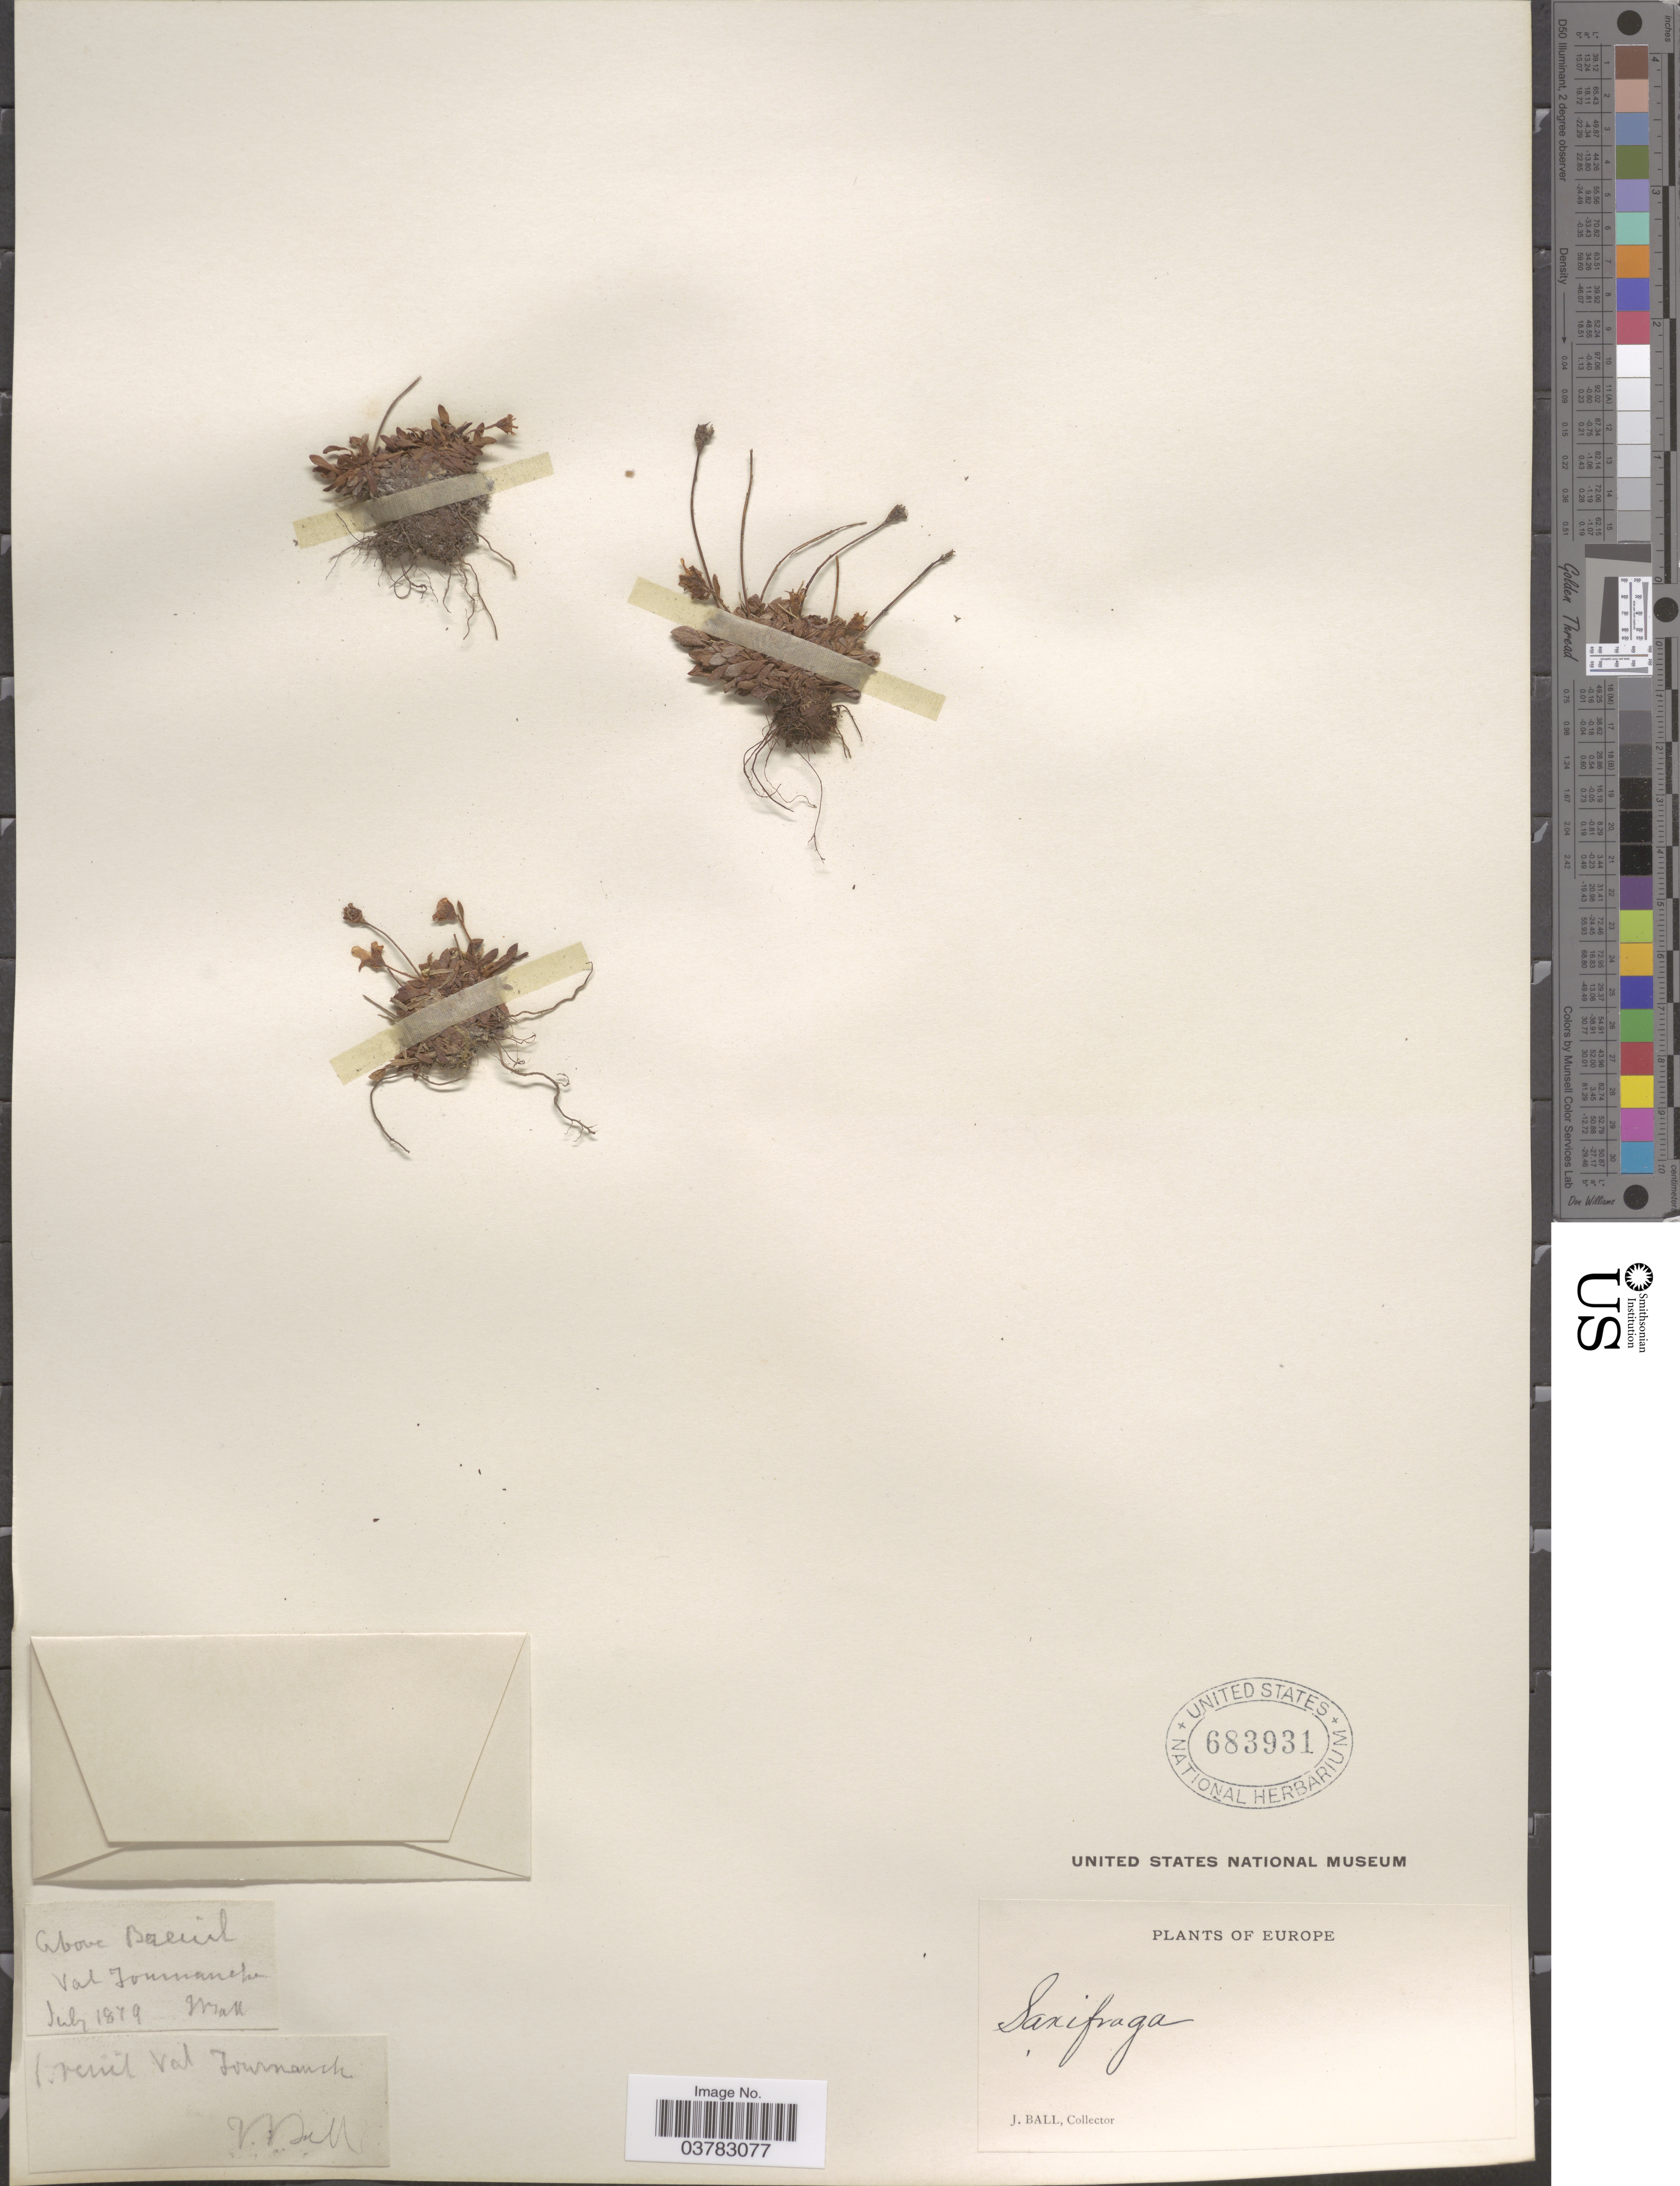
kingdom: Plantae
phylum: Tracheophyta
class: Magnoliopsida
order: Saxifragales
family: Saxifragaceae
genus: Saxifraga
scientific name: Saxifraga sp.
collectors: J. Ball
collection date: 1879-07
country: Italy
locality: Above Breuil. Val Tournanche.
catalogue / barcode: US 683931